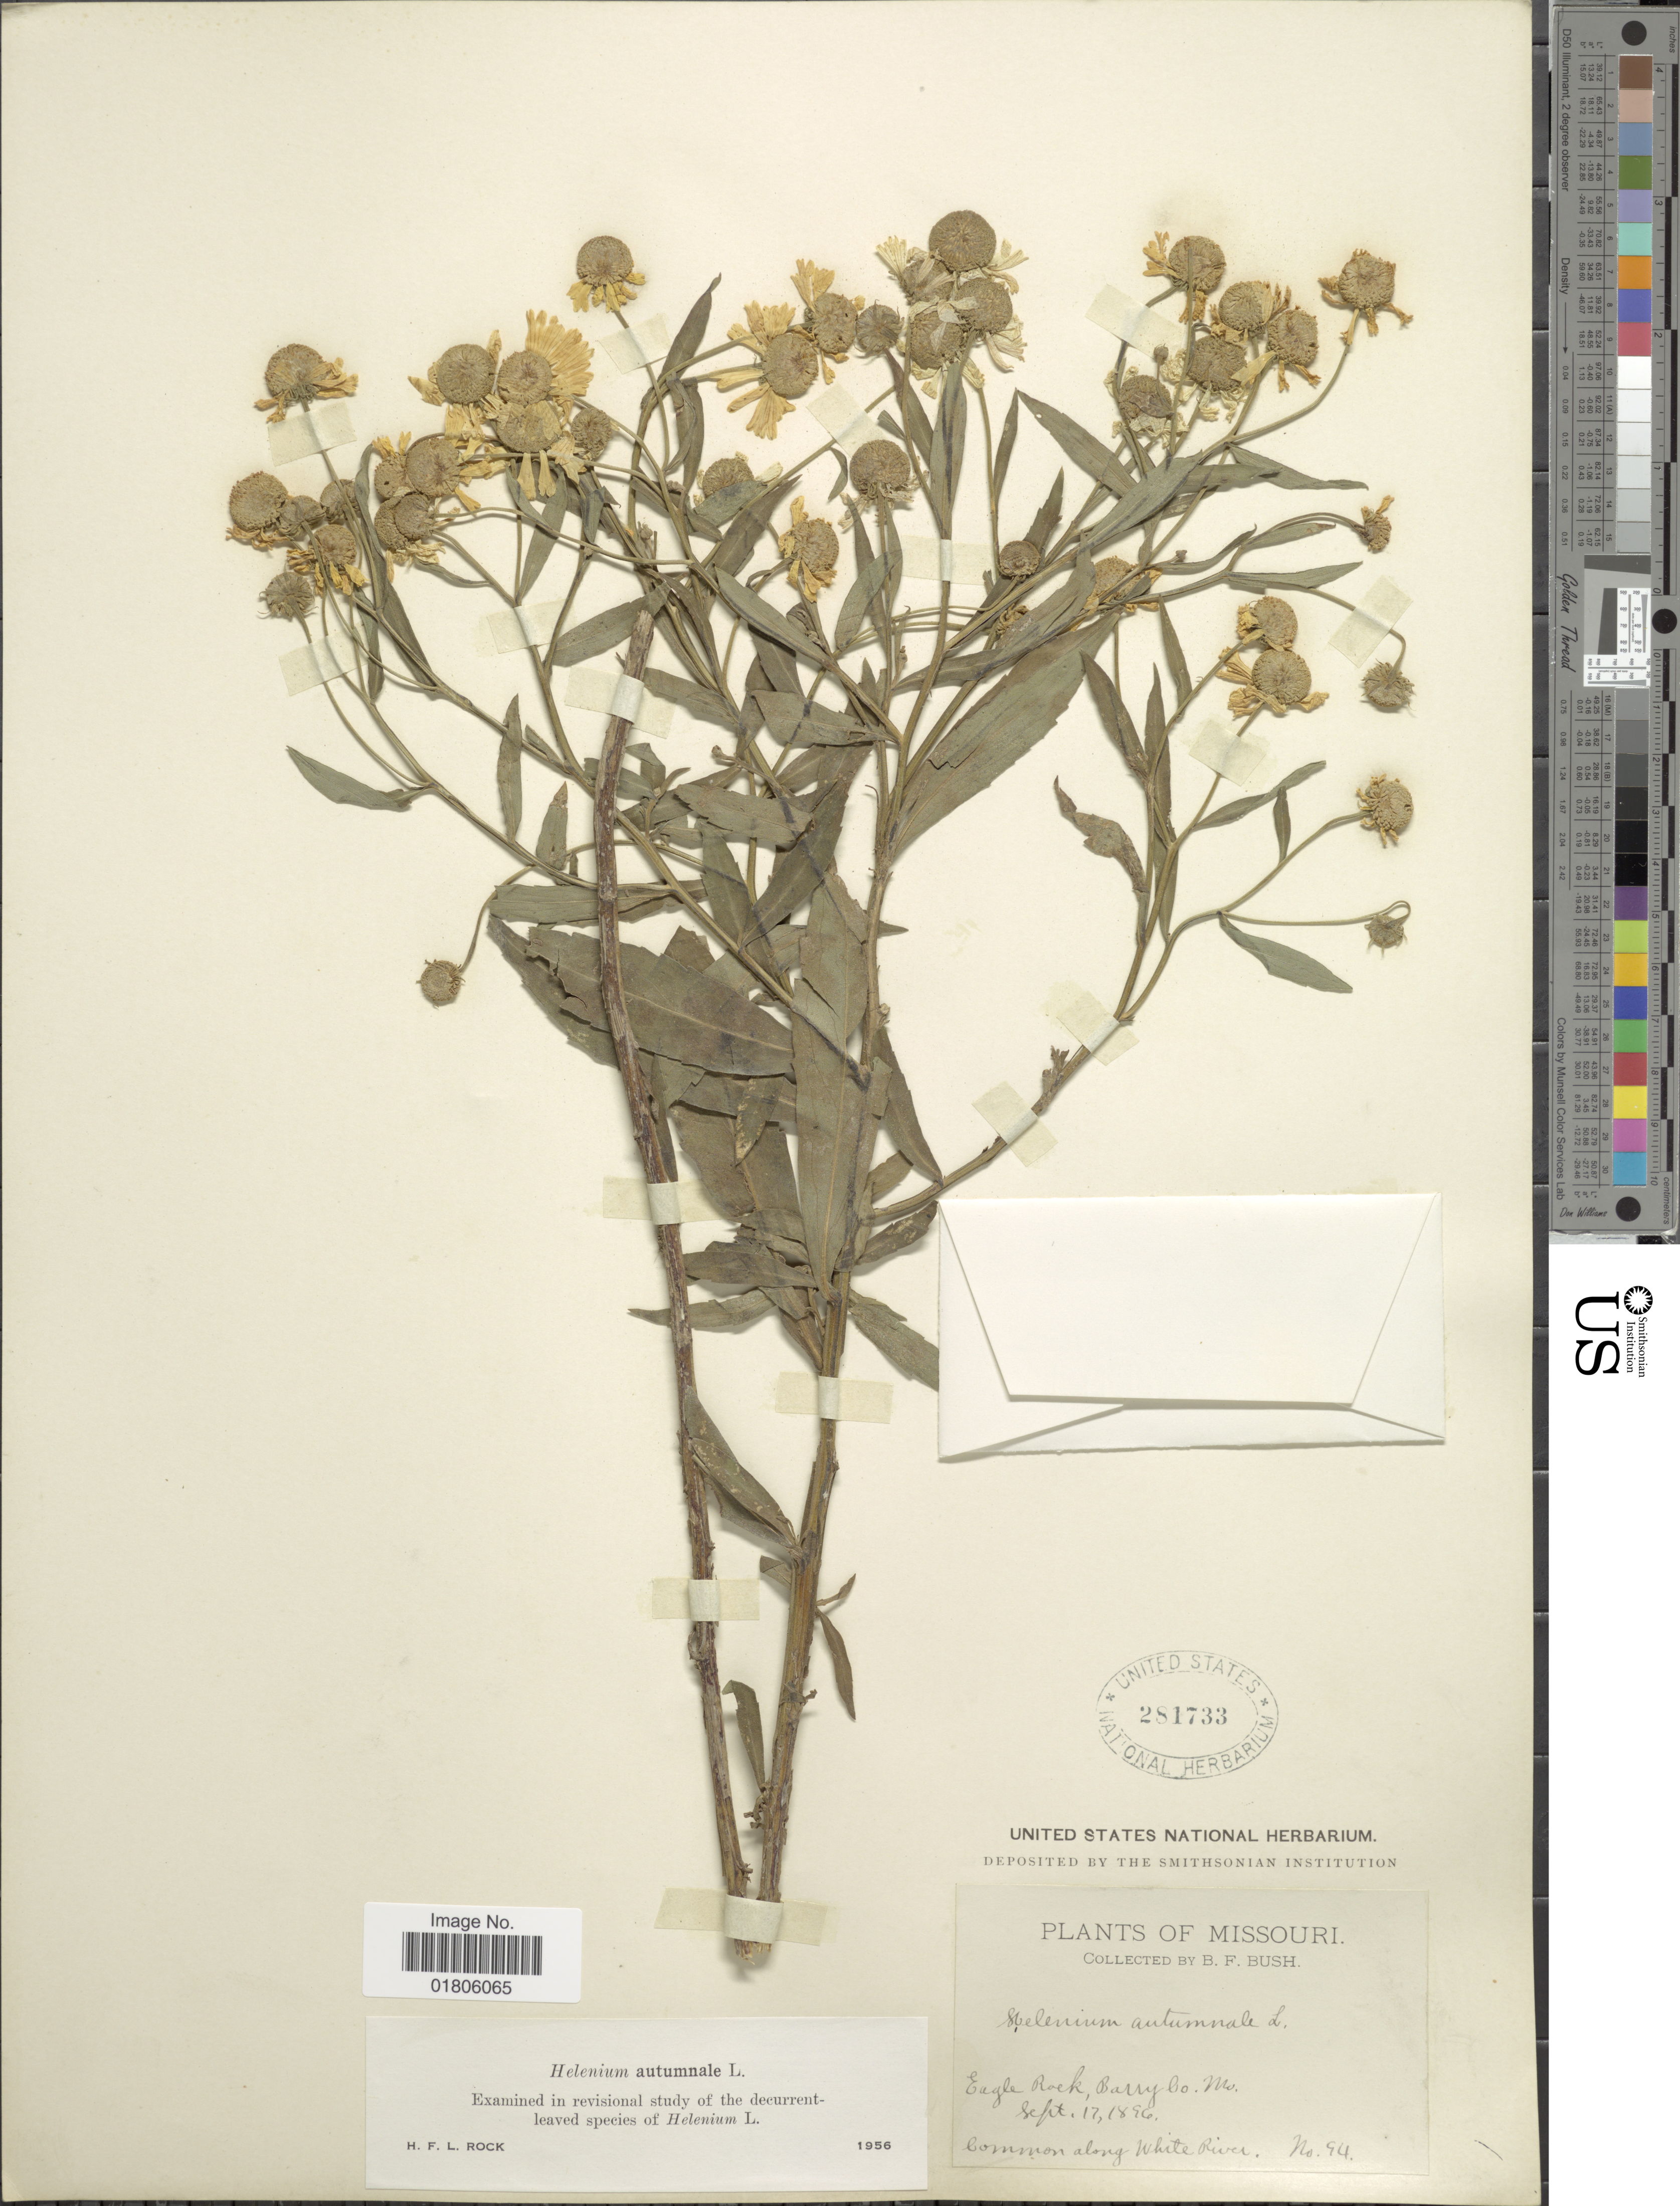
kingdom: Plantae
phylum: Tracheophyta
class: Magnoliopsida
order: Asterales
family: Asteraceae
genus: Helenium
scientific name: Helenium autumnale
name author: L.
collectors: B. F. Bush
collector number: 94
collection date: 1896-09-17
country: United States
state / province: Missouri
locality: Eagle Rock, Barry Co.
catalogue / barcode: US 281733